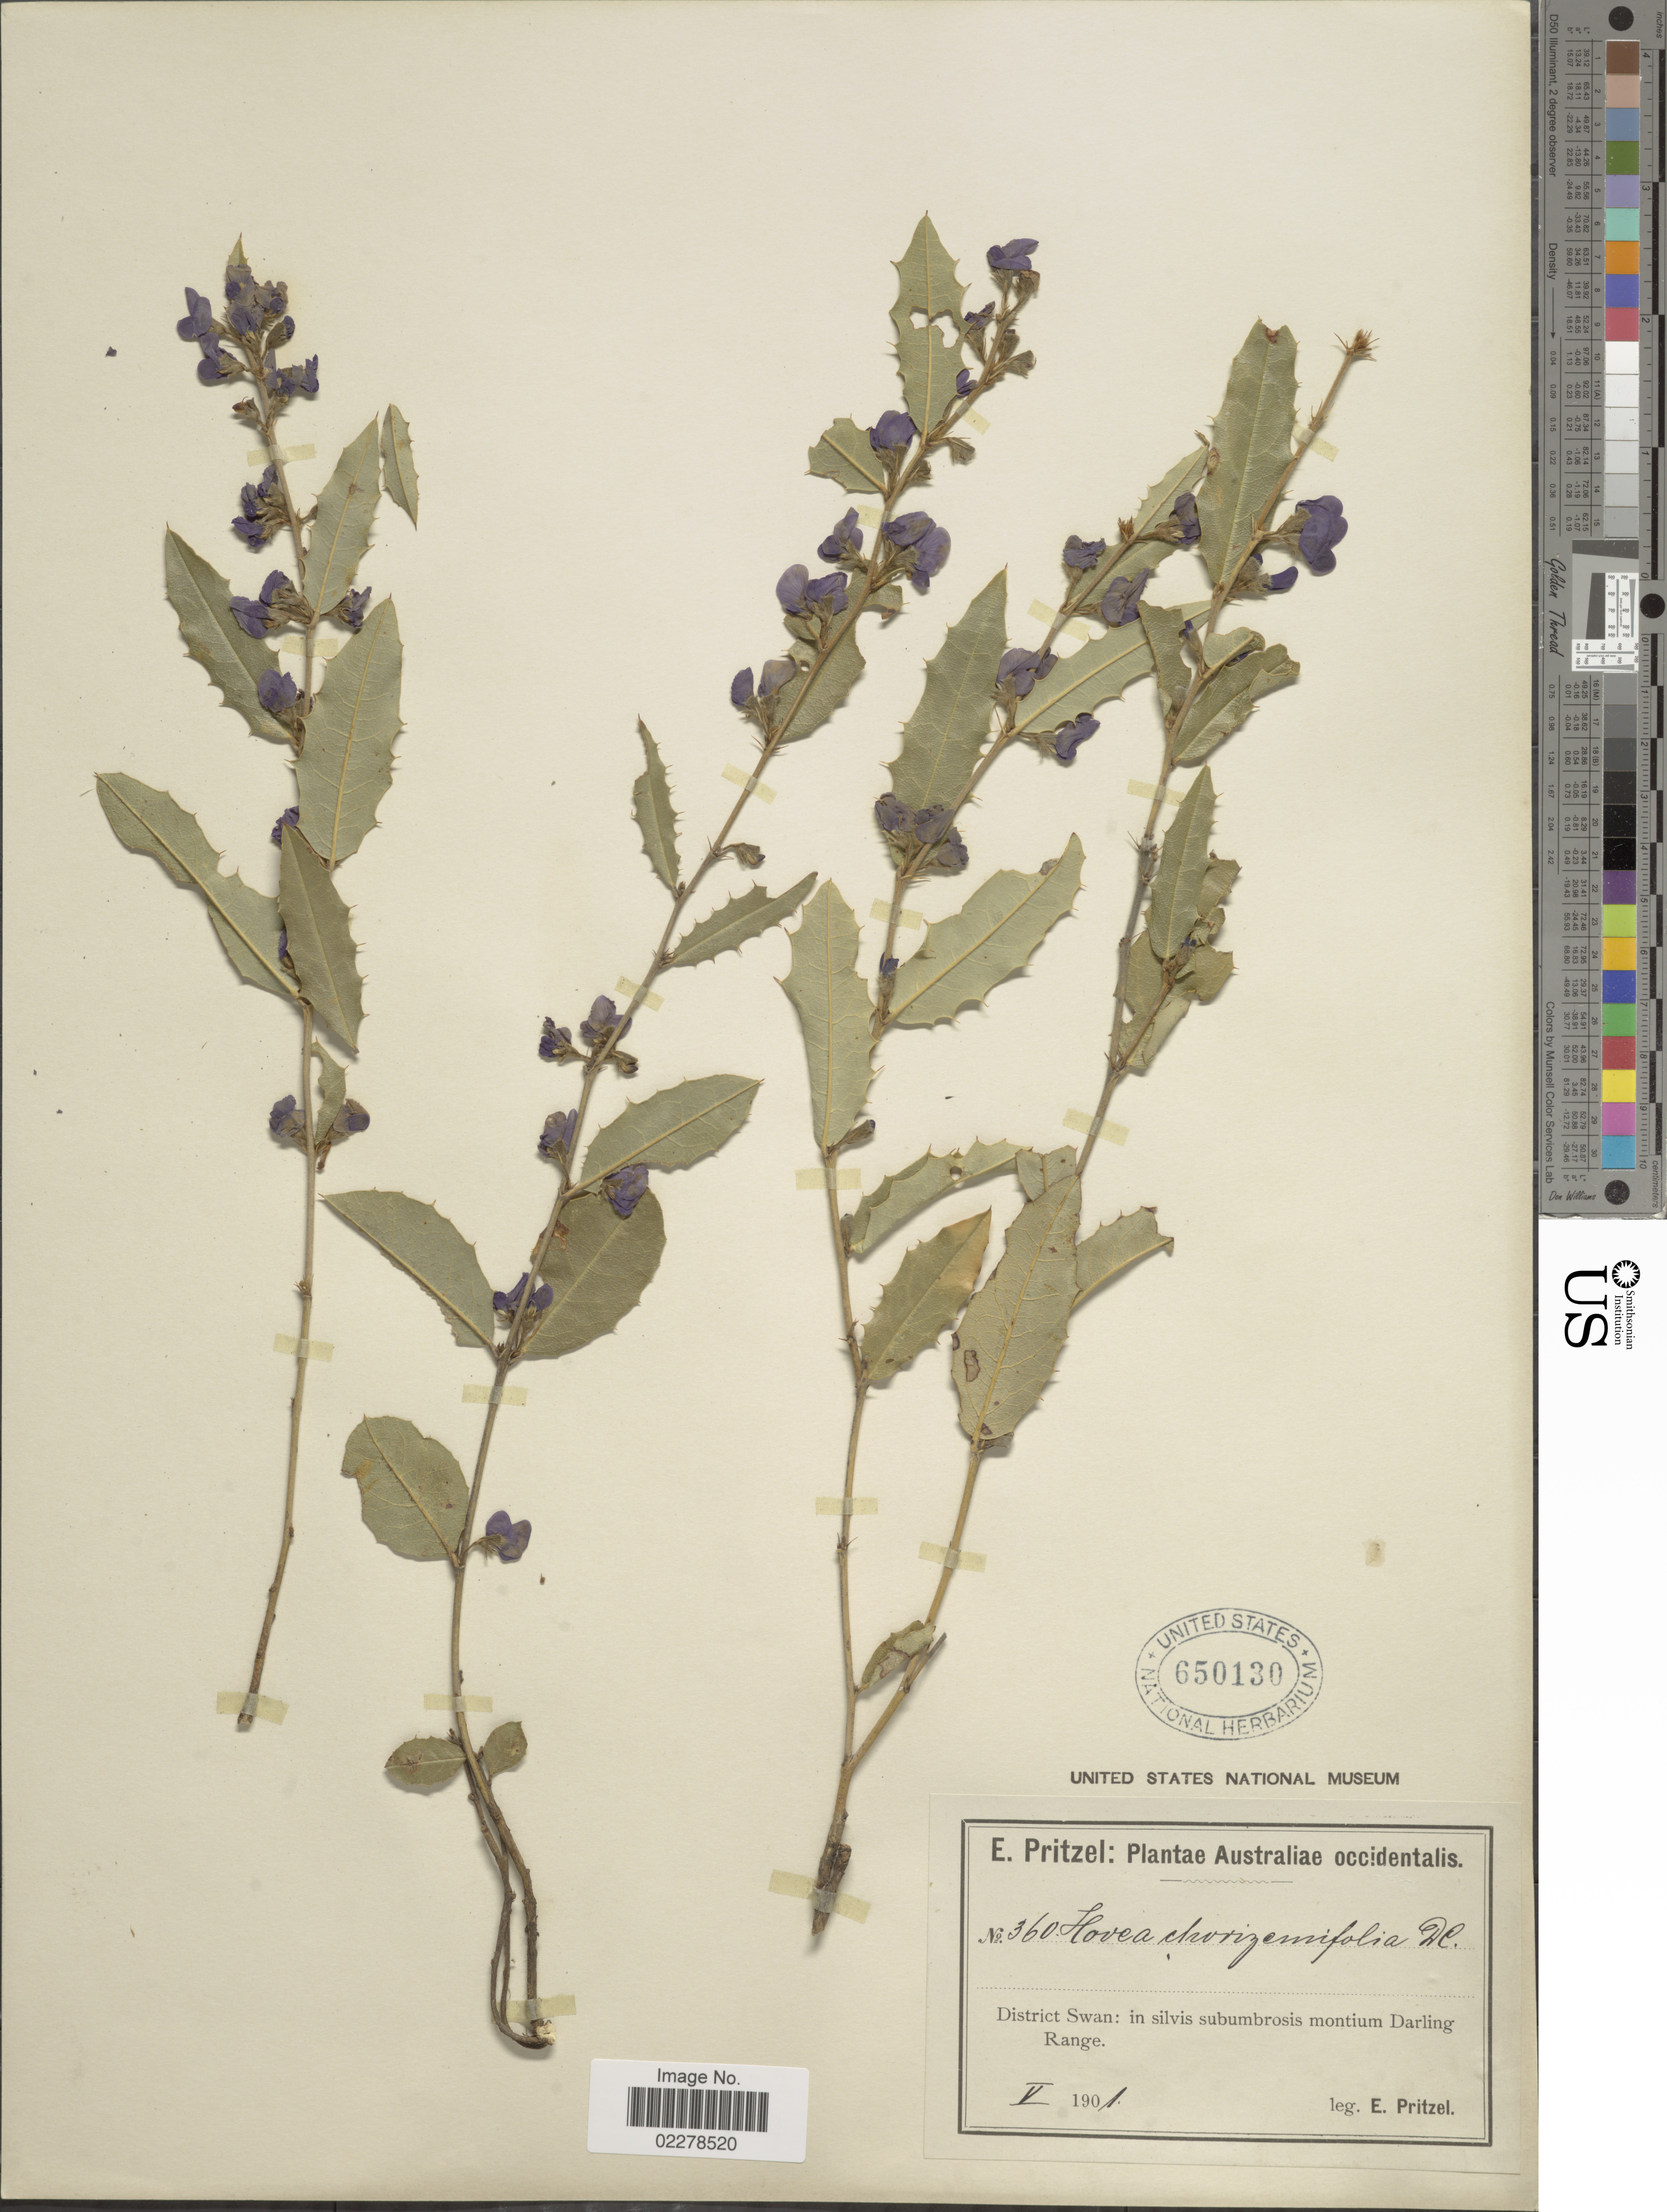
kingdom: Plantae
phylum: Tracheophyta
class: Magnoliopsida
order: Fabales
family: Fabaceae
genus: Hovea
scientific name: Hovea chorizemifolia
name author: DC.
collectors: E. G. Pritzel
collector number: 360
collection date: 1901-05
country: Australia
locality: Australiae occidentalis. District Swan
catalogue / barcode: US 650130